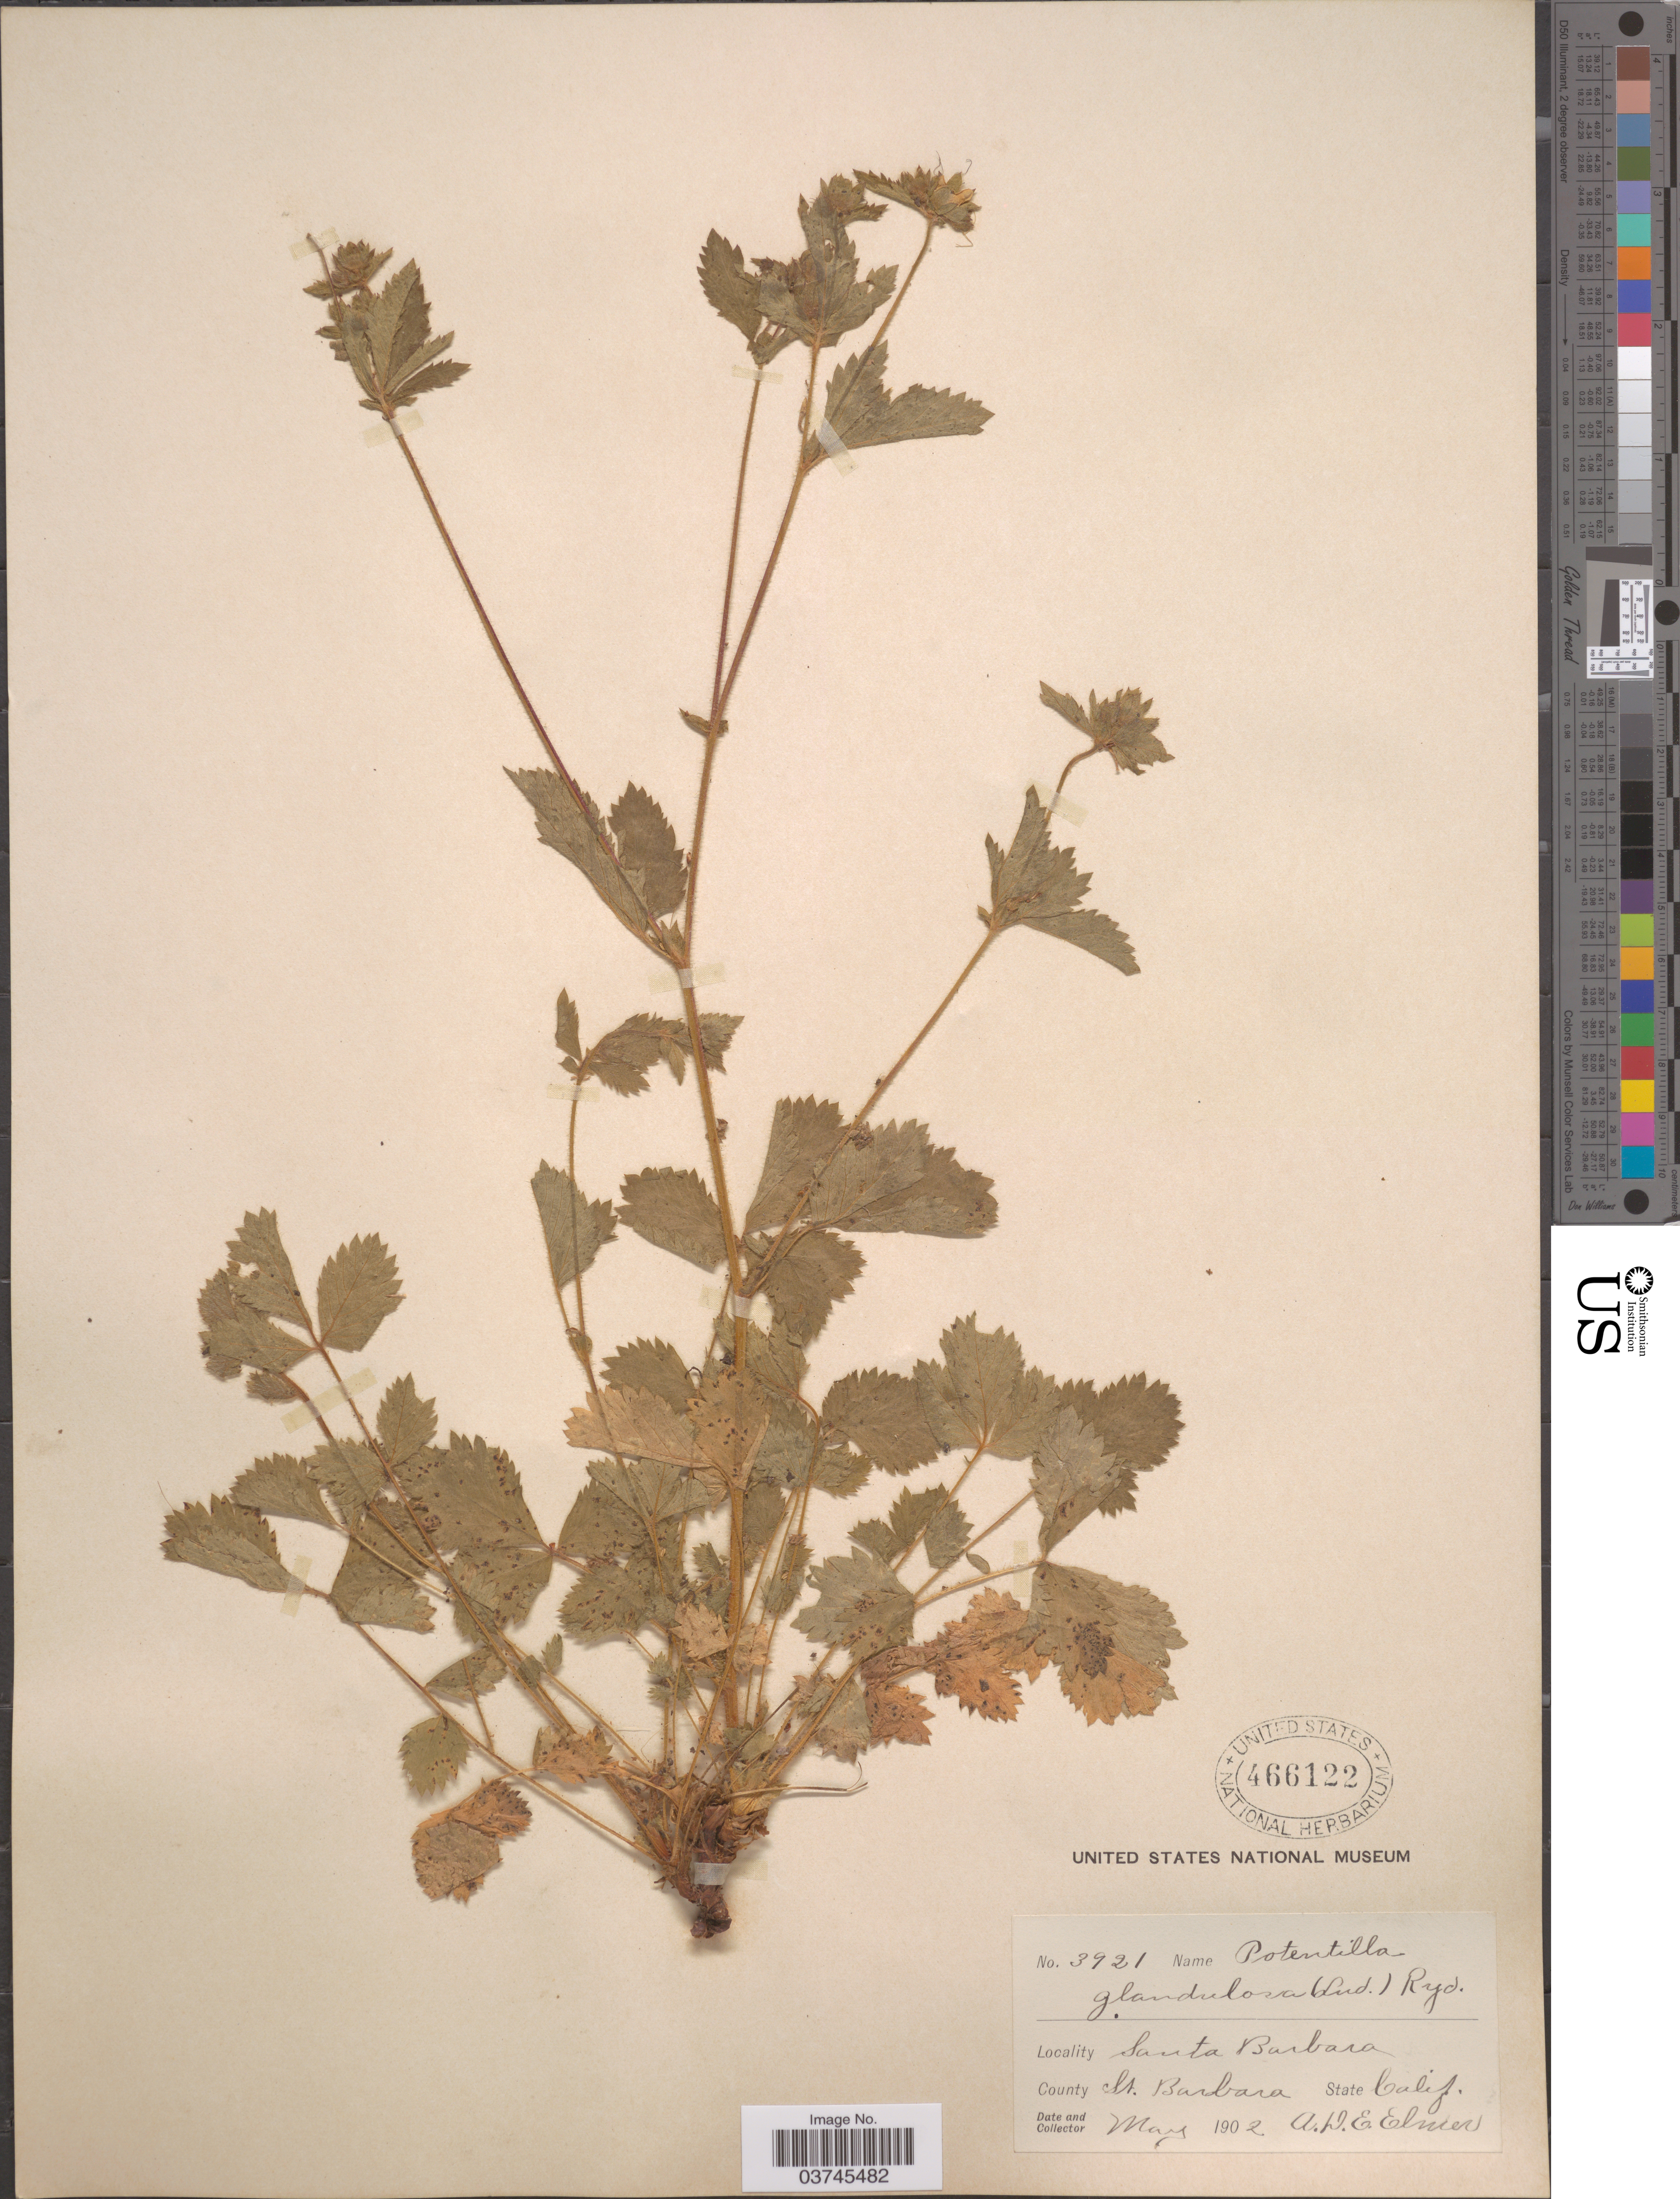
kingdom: Plantae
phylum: Tracheophyta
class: Magnoliopsida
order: Rosales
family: Rosaceae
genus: Drymocallis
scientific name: Drymocallis glandulosa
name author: (Lindl.) Rydb.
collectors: A. D. E. Elmer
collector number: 3921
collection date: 1902-05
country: United States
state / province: California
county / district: Santa Barbara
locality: Santa Barbara. County St. Barbara.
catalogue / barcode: US 466122